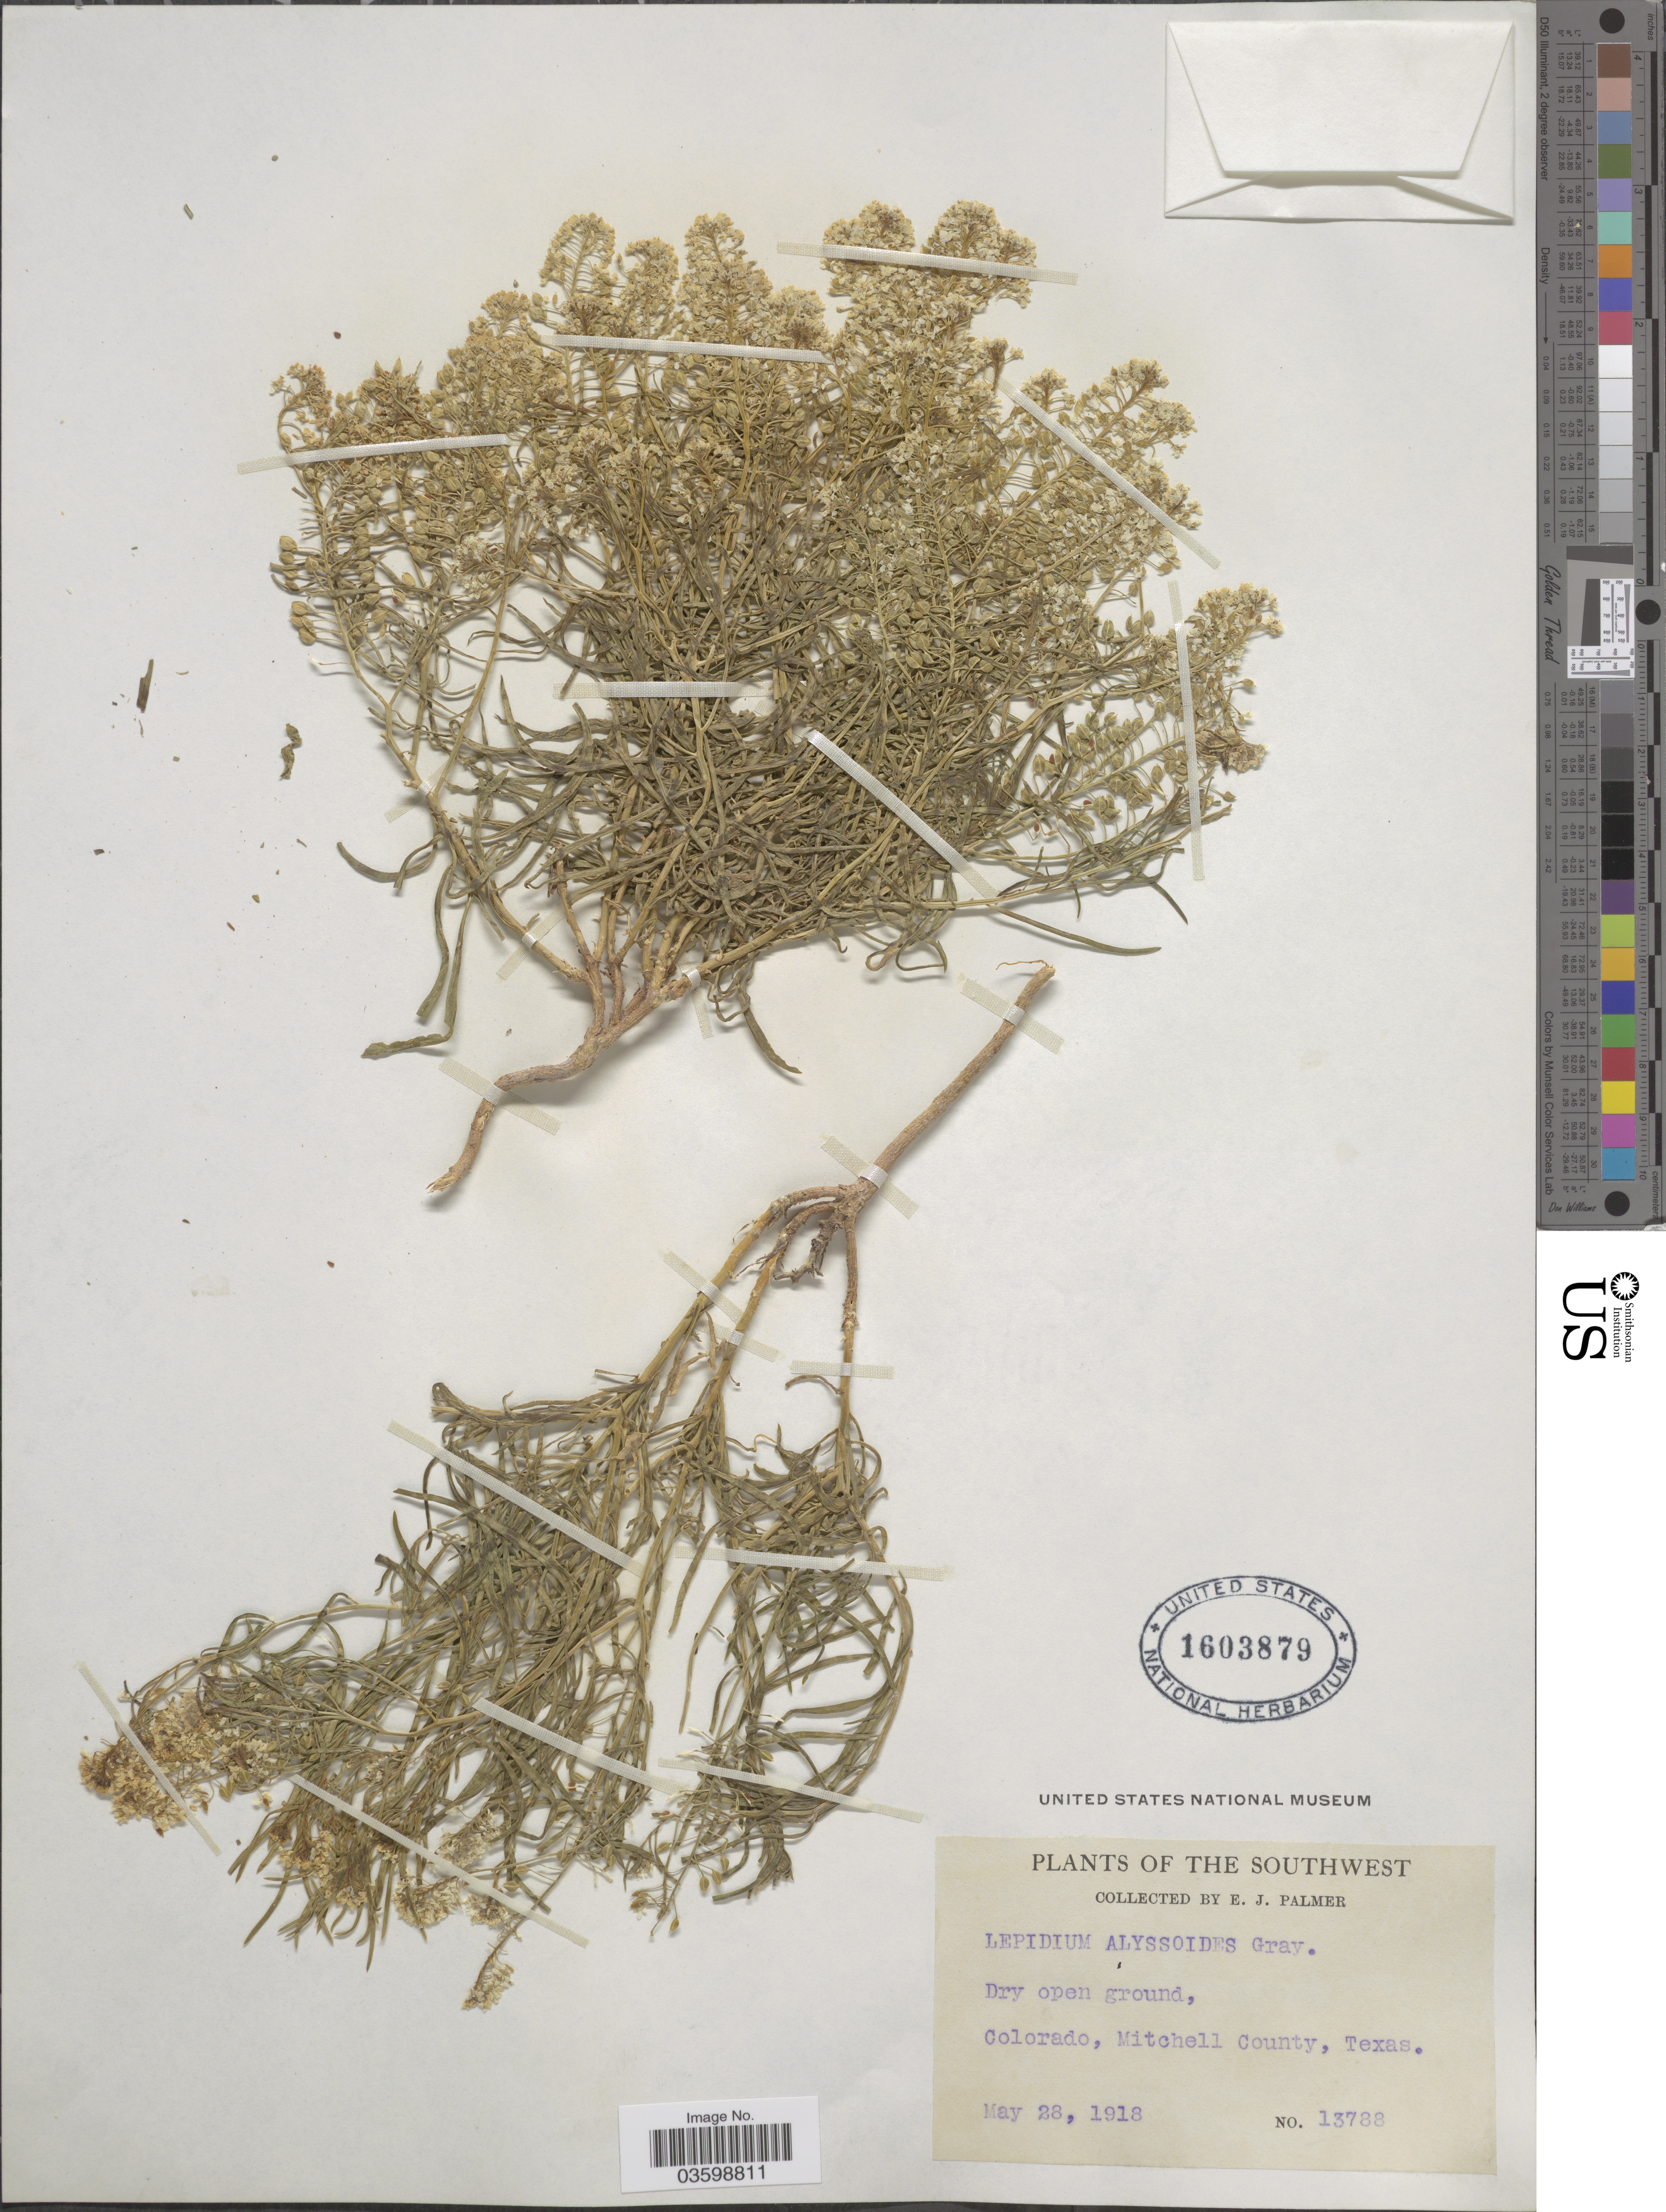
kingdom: Plantae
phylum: Tracheophyta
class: Magnoliopsida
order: Brassicales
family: Brassicaceae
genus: Lepidium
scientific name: Lepidium montanum var. alyssoides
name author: (A. Gray) M.E. Jones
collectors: E. J. Palmer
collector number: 13788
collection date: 1918-05-28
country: United States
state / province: Texas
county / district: Mitchell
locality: The Southwest. Colorado, Mitchell County, Texas.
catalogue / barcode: US 1603879